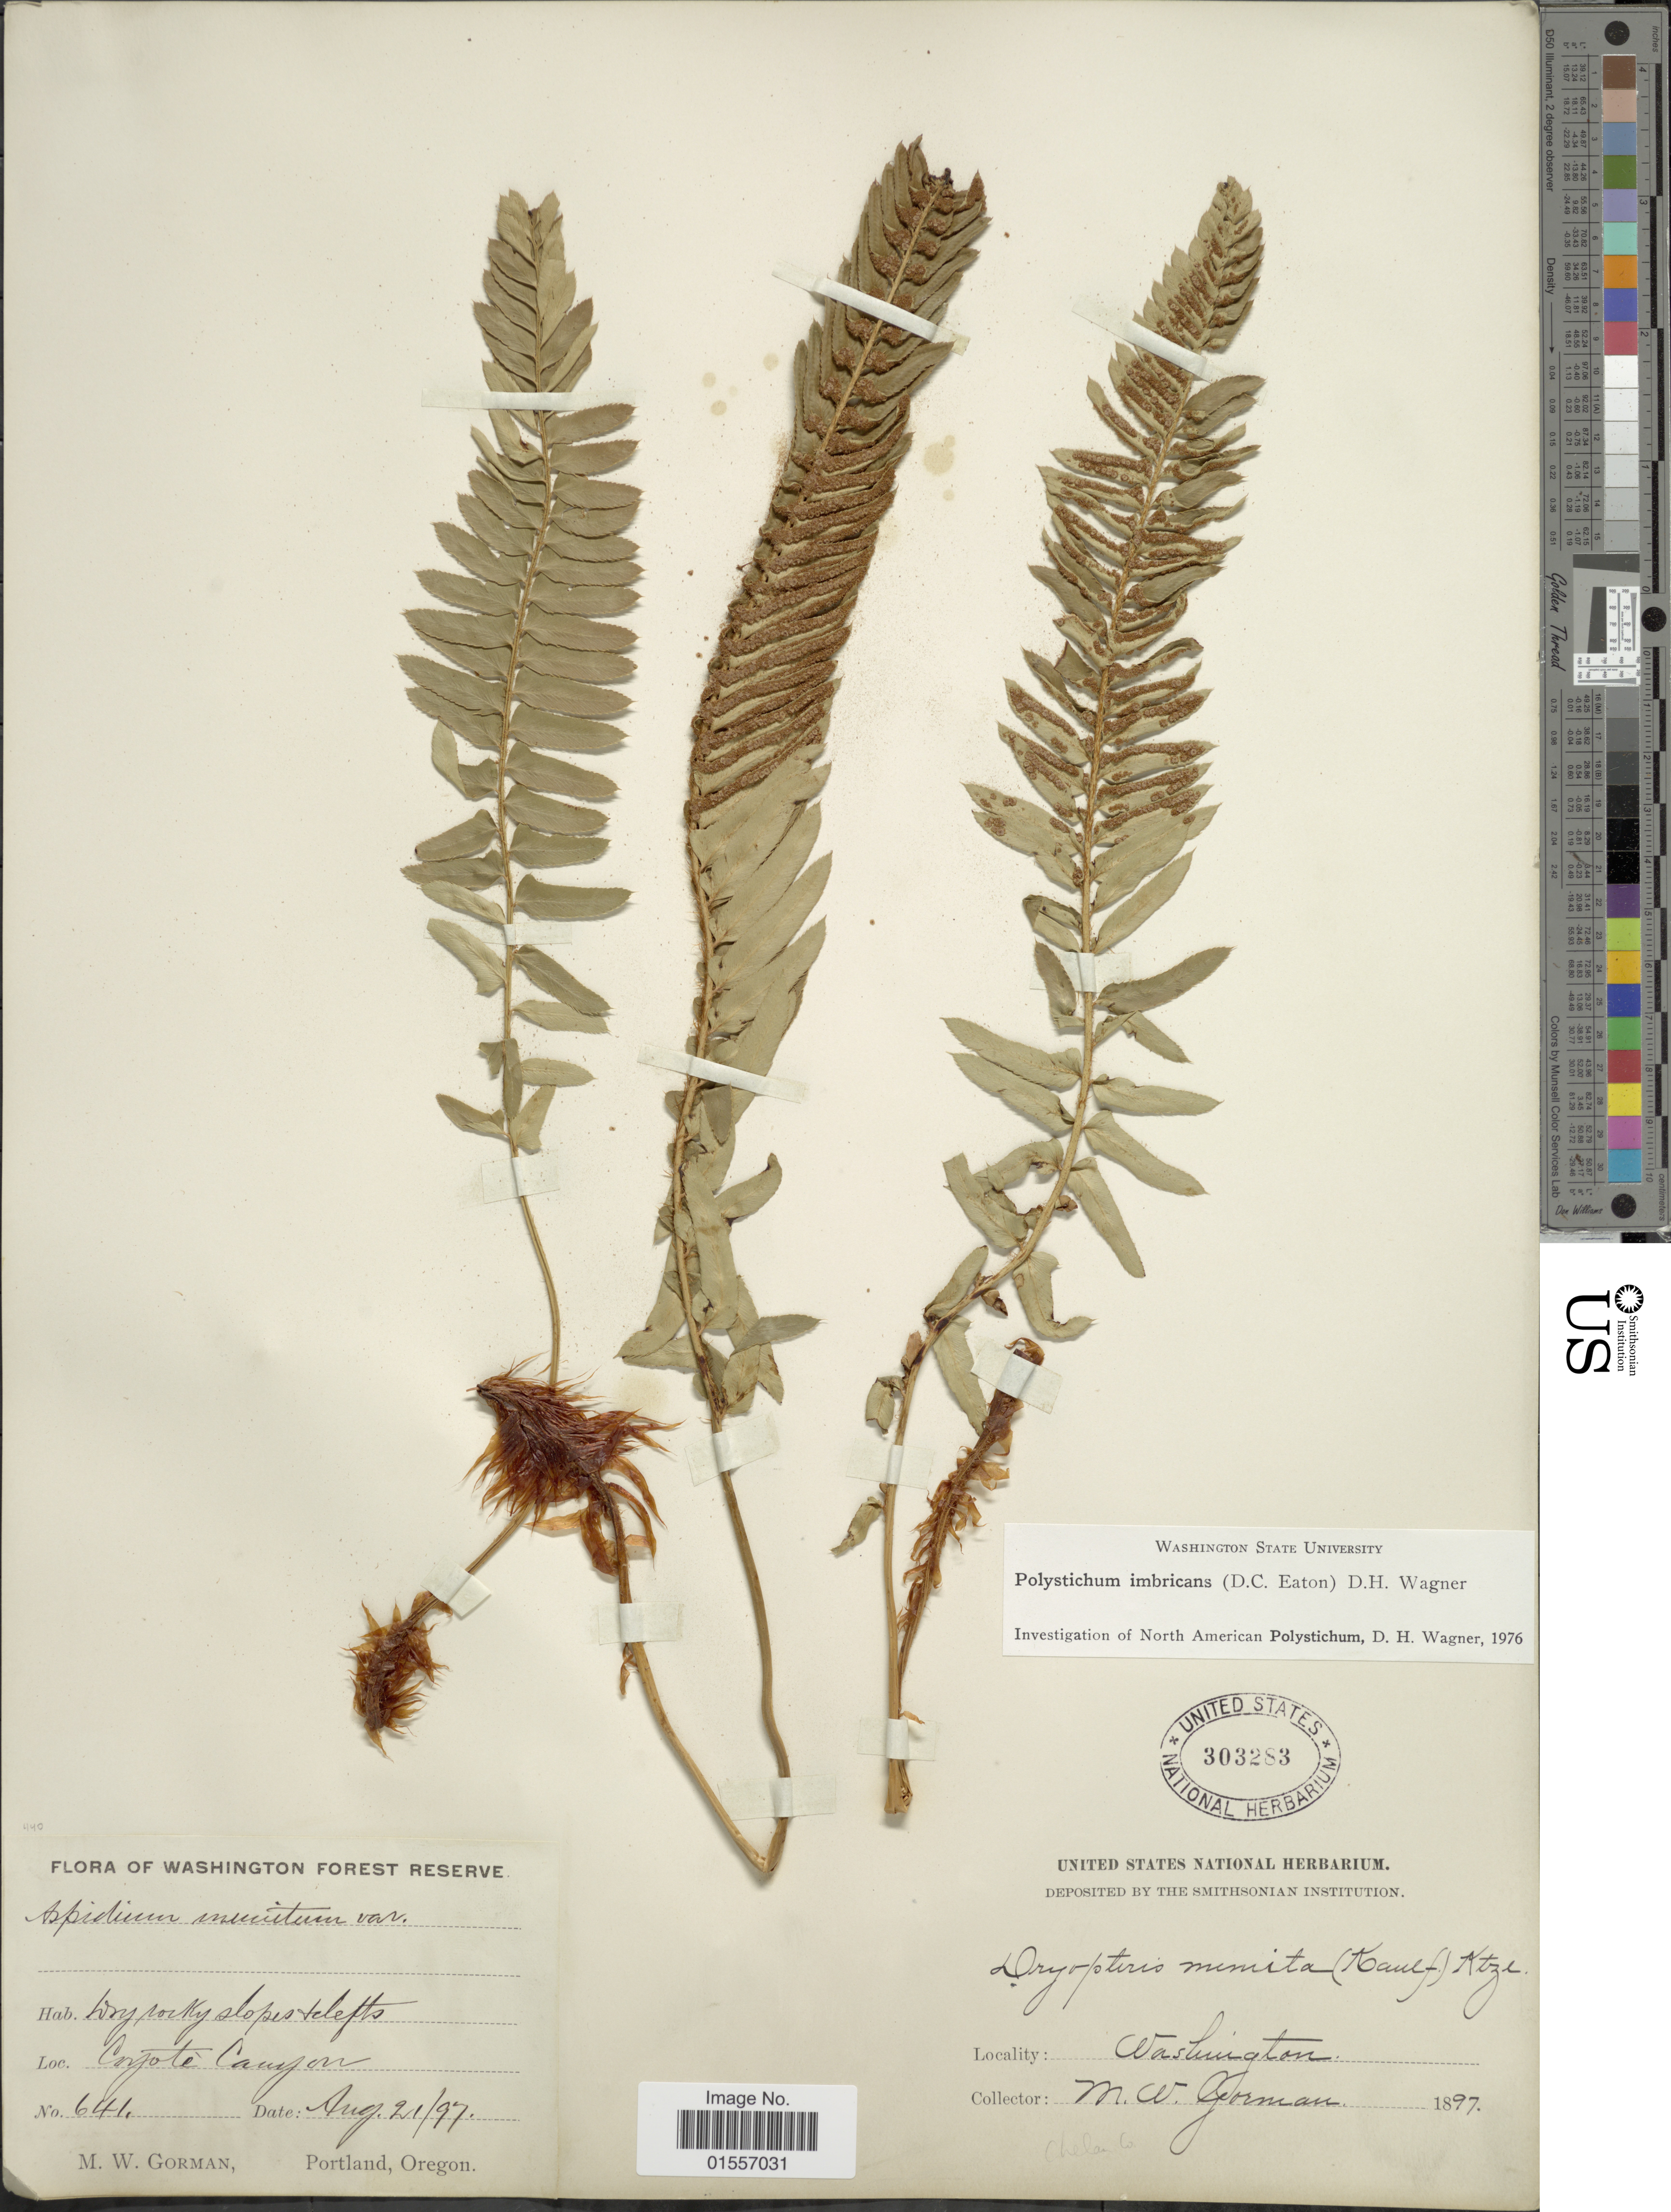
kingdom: Plantae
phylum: Tracheophyta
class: Polypodiopsida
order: Polypodiales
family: Dryopteridaceae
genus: Polystichum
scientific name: Polystichum imbricans subsp. imbricans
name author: (D.C. Eaton) D.H. Wagner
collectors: M. W. Gorman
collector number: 641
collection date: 1897-08-21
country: United States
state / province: Oregon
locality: Washington Forest Reserve, Coyote Canyon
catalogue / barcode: US 303283